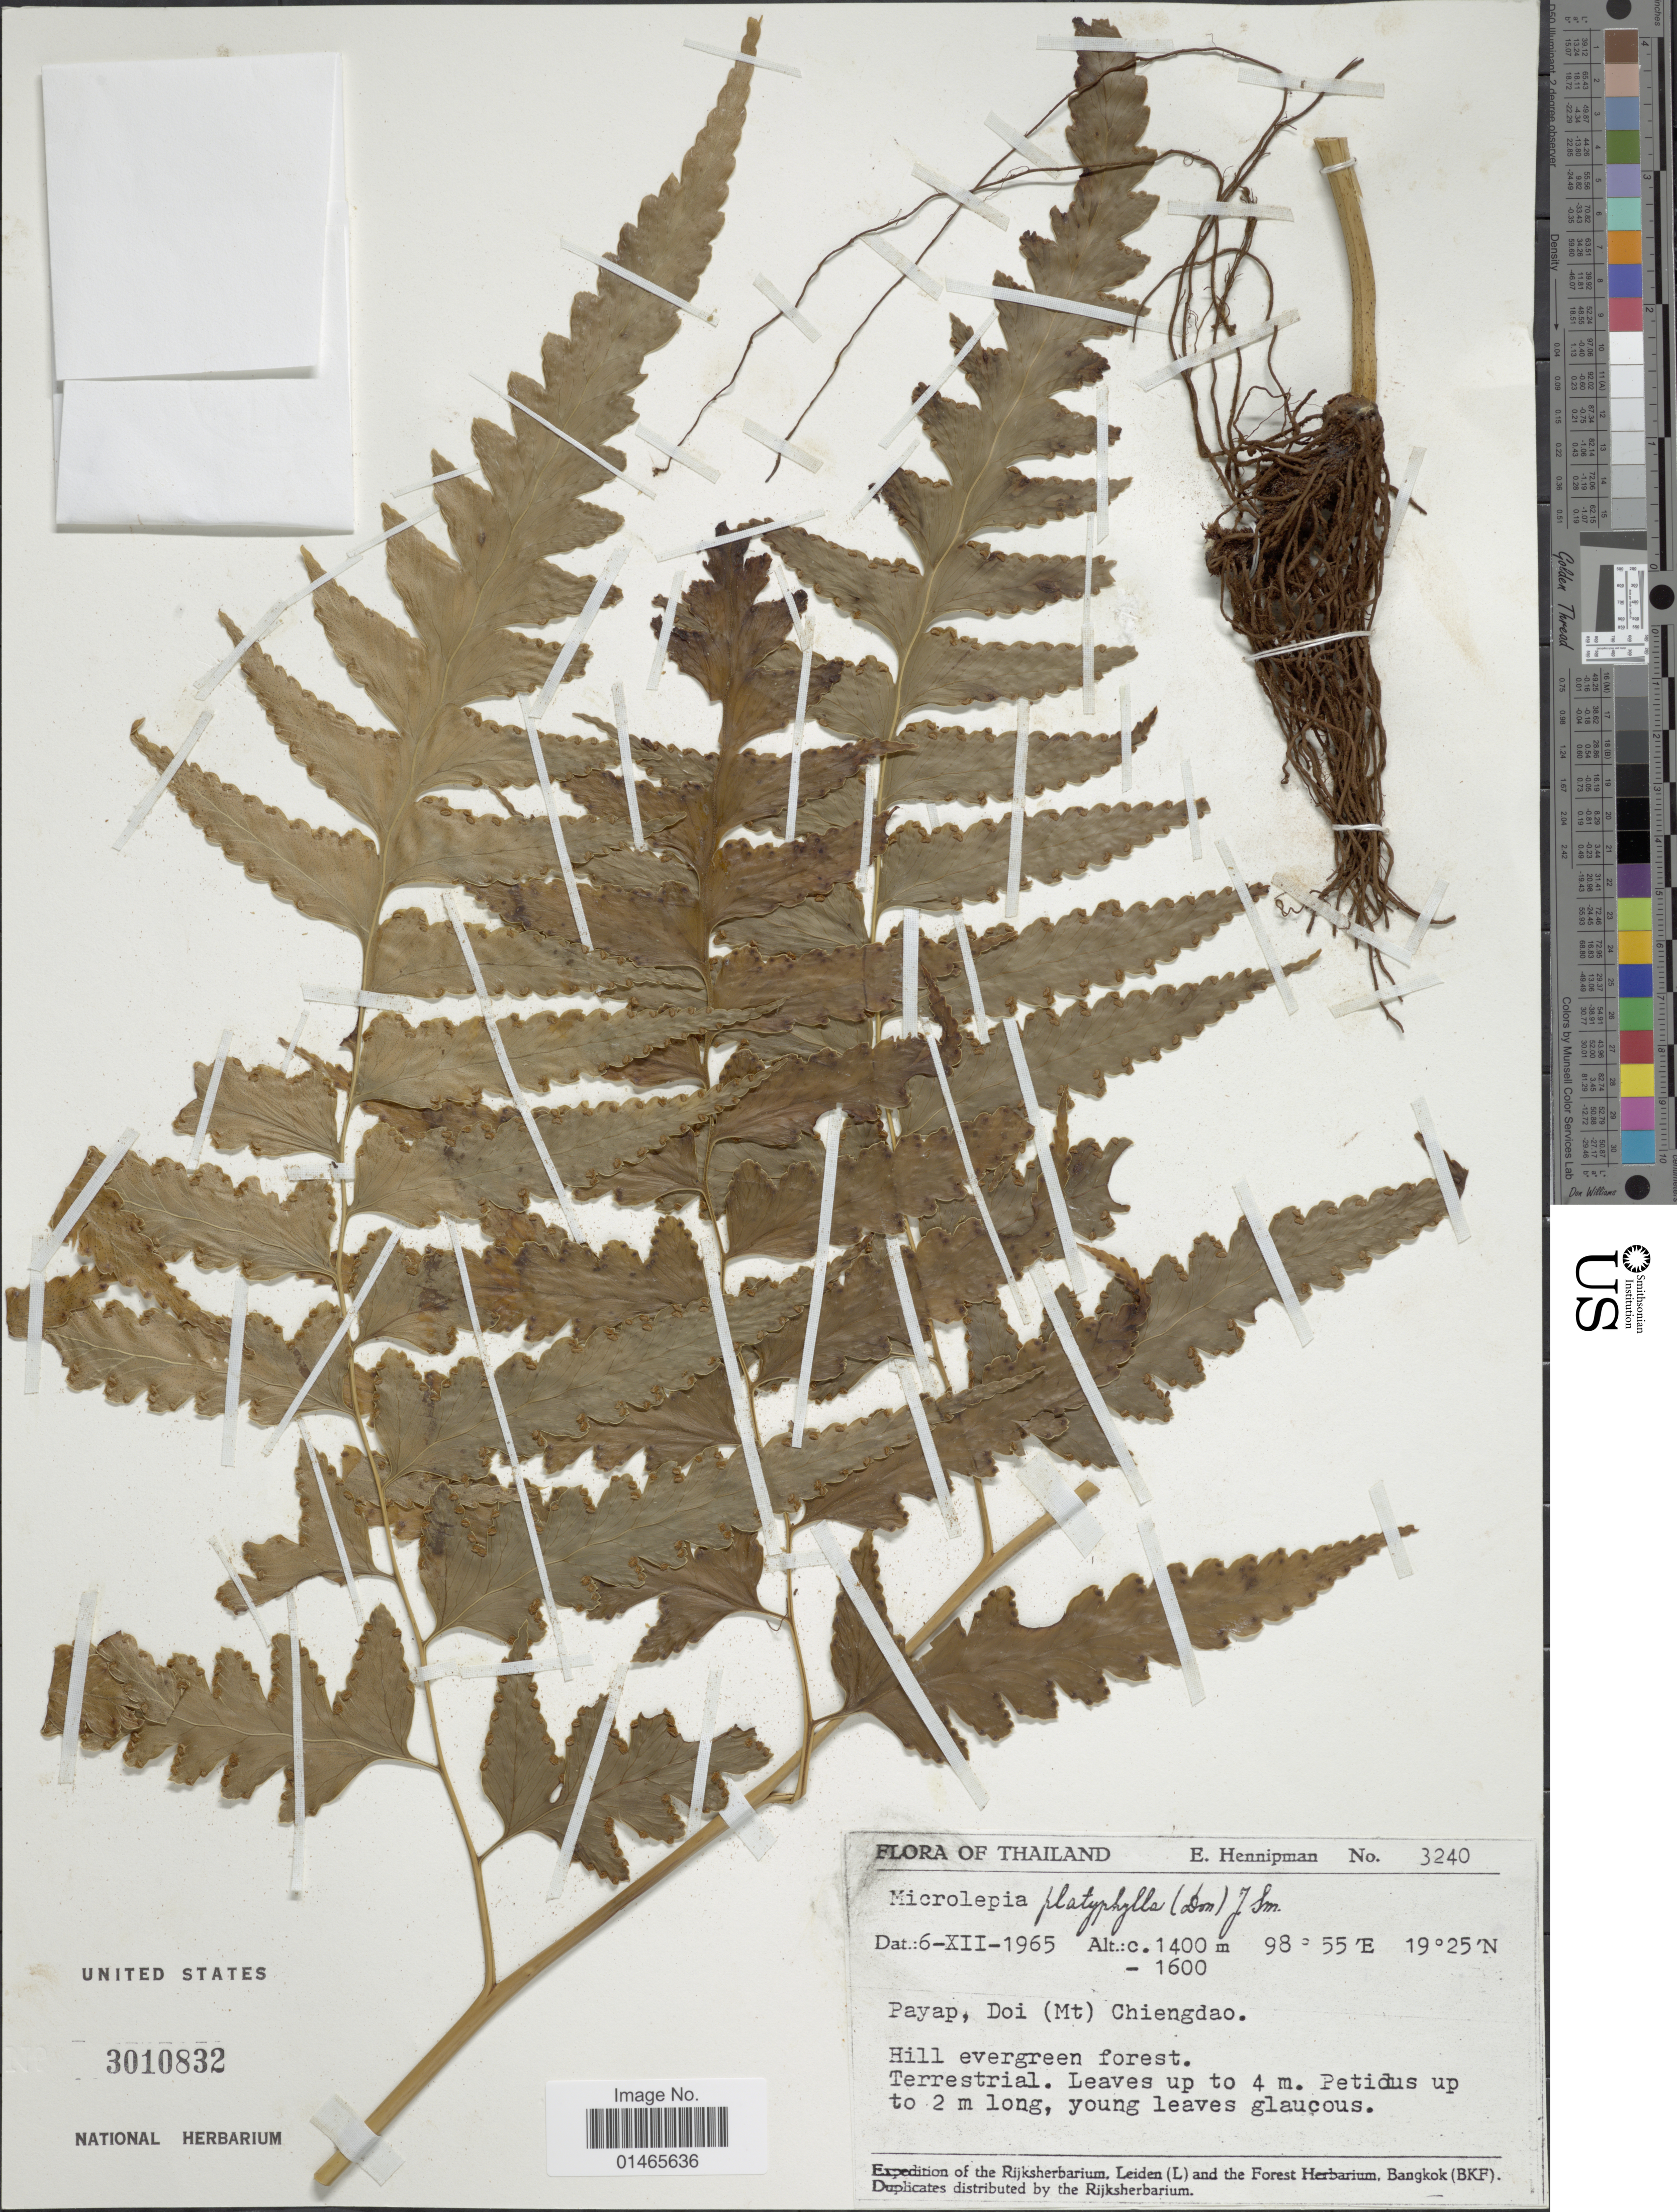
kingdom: Plantae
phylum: Tracheophyta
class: Polypodiopsida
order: Polypodiales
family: Dennstaedtiaceae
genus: Microlepia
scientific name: Microlepia platyphylla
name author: (D. Don) J. Sm.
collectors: E. Hennipman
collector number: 3240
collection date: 1965-12-06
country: Thailand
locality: Payap, Doi (Mt) Chiengdao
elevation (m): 1400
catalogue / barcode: US 3010832